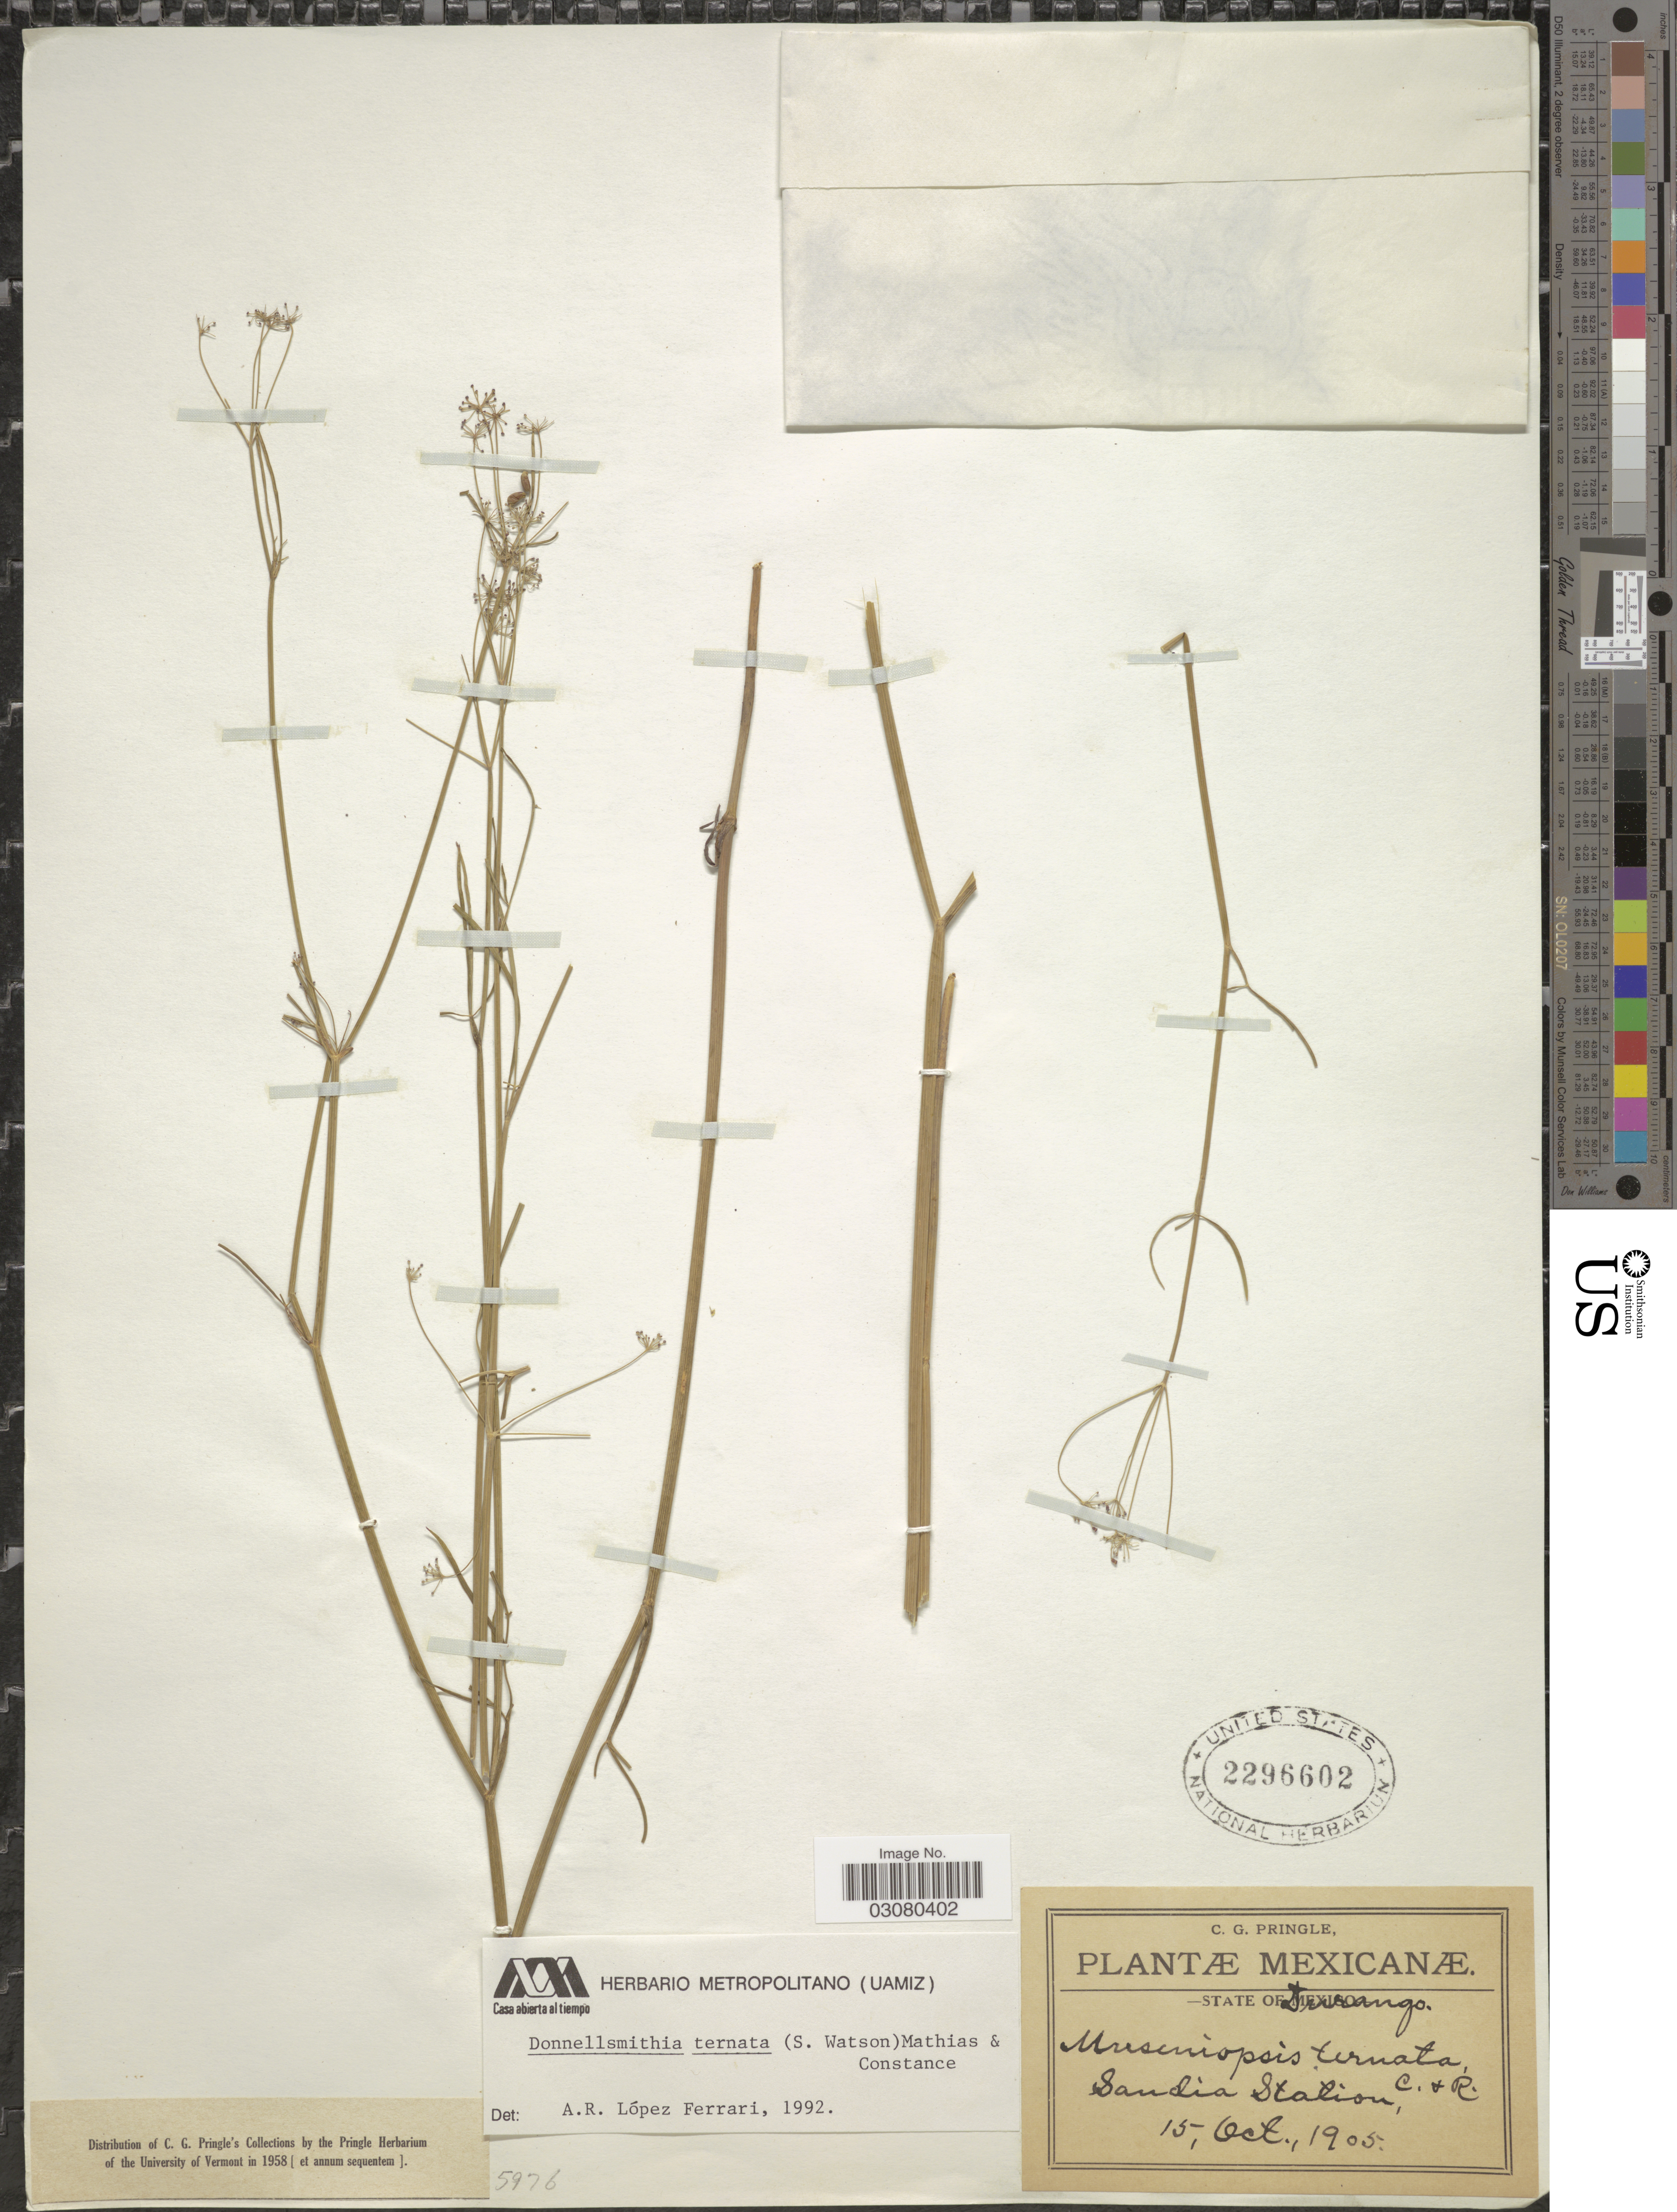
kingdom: Plantae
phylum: Tracheophyta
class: Magnoliopsida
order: Apiales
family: Apiaceae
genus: Donnellsmithia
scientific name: Donnellsmithia ternata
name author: (S. Watson) Mathias & Constance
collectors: C. G. Pringle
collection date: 1905-10-15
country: Mexico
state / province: Durango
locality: Sandia Station.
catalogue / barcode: US 2296602